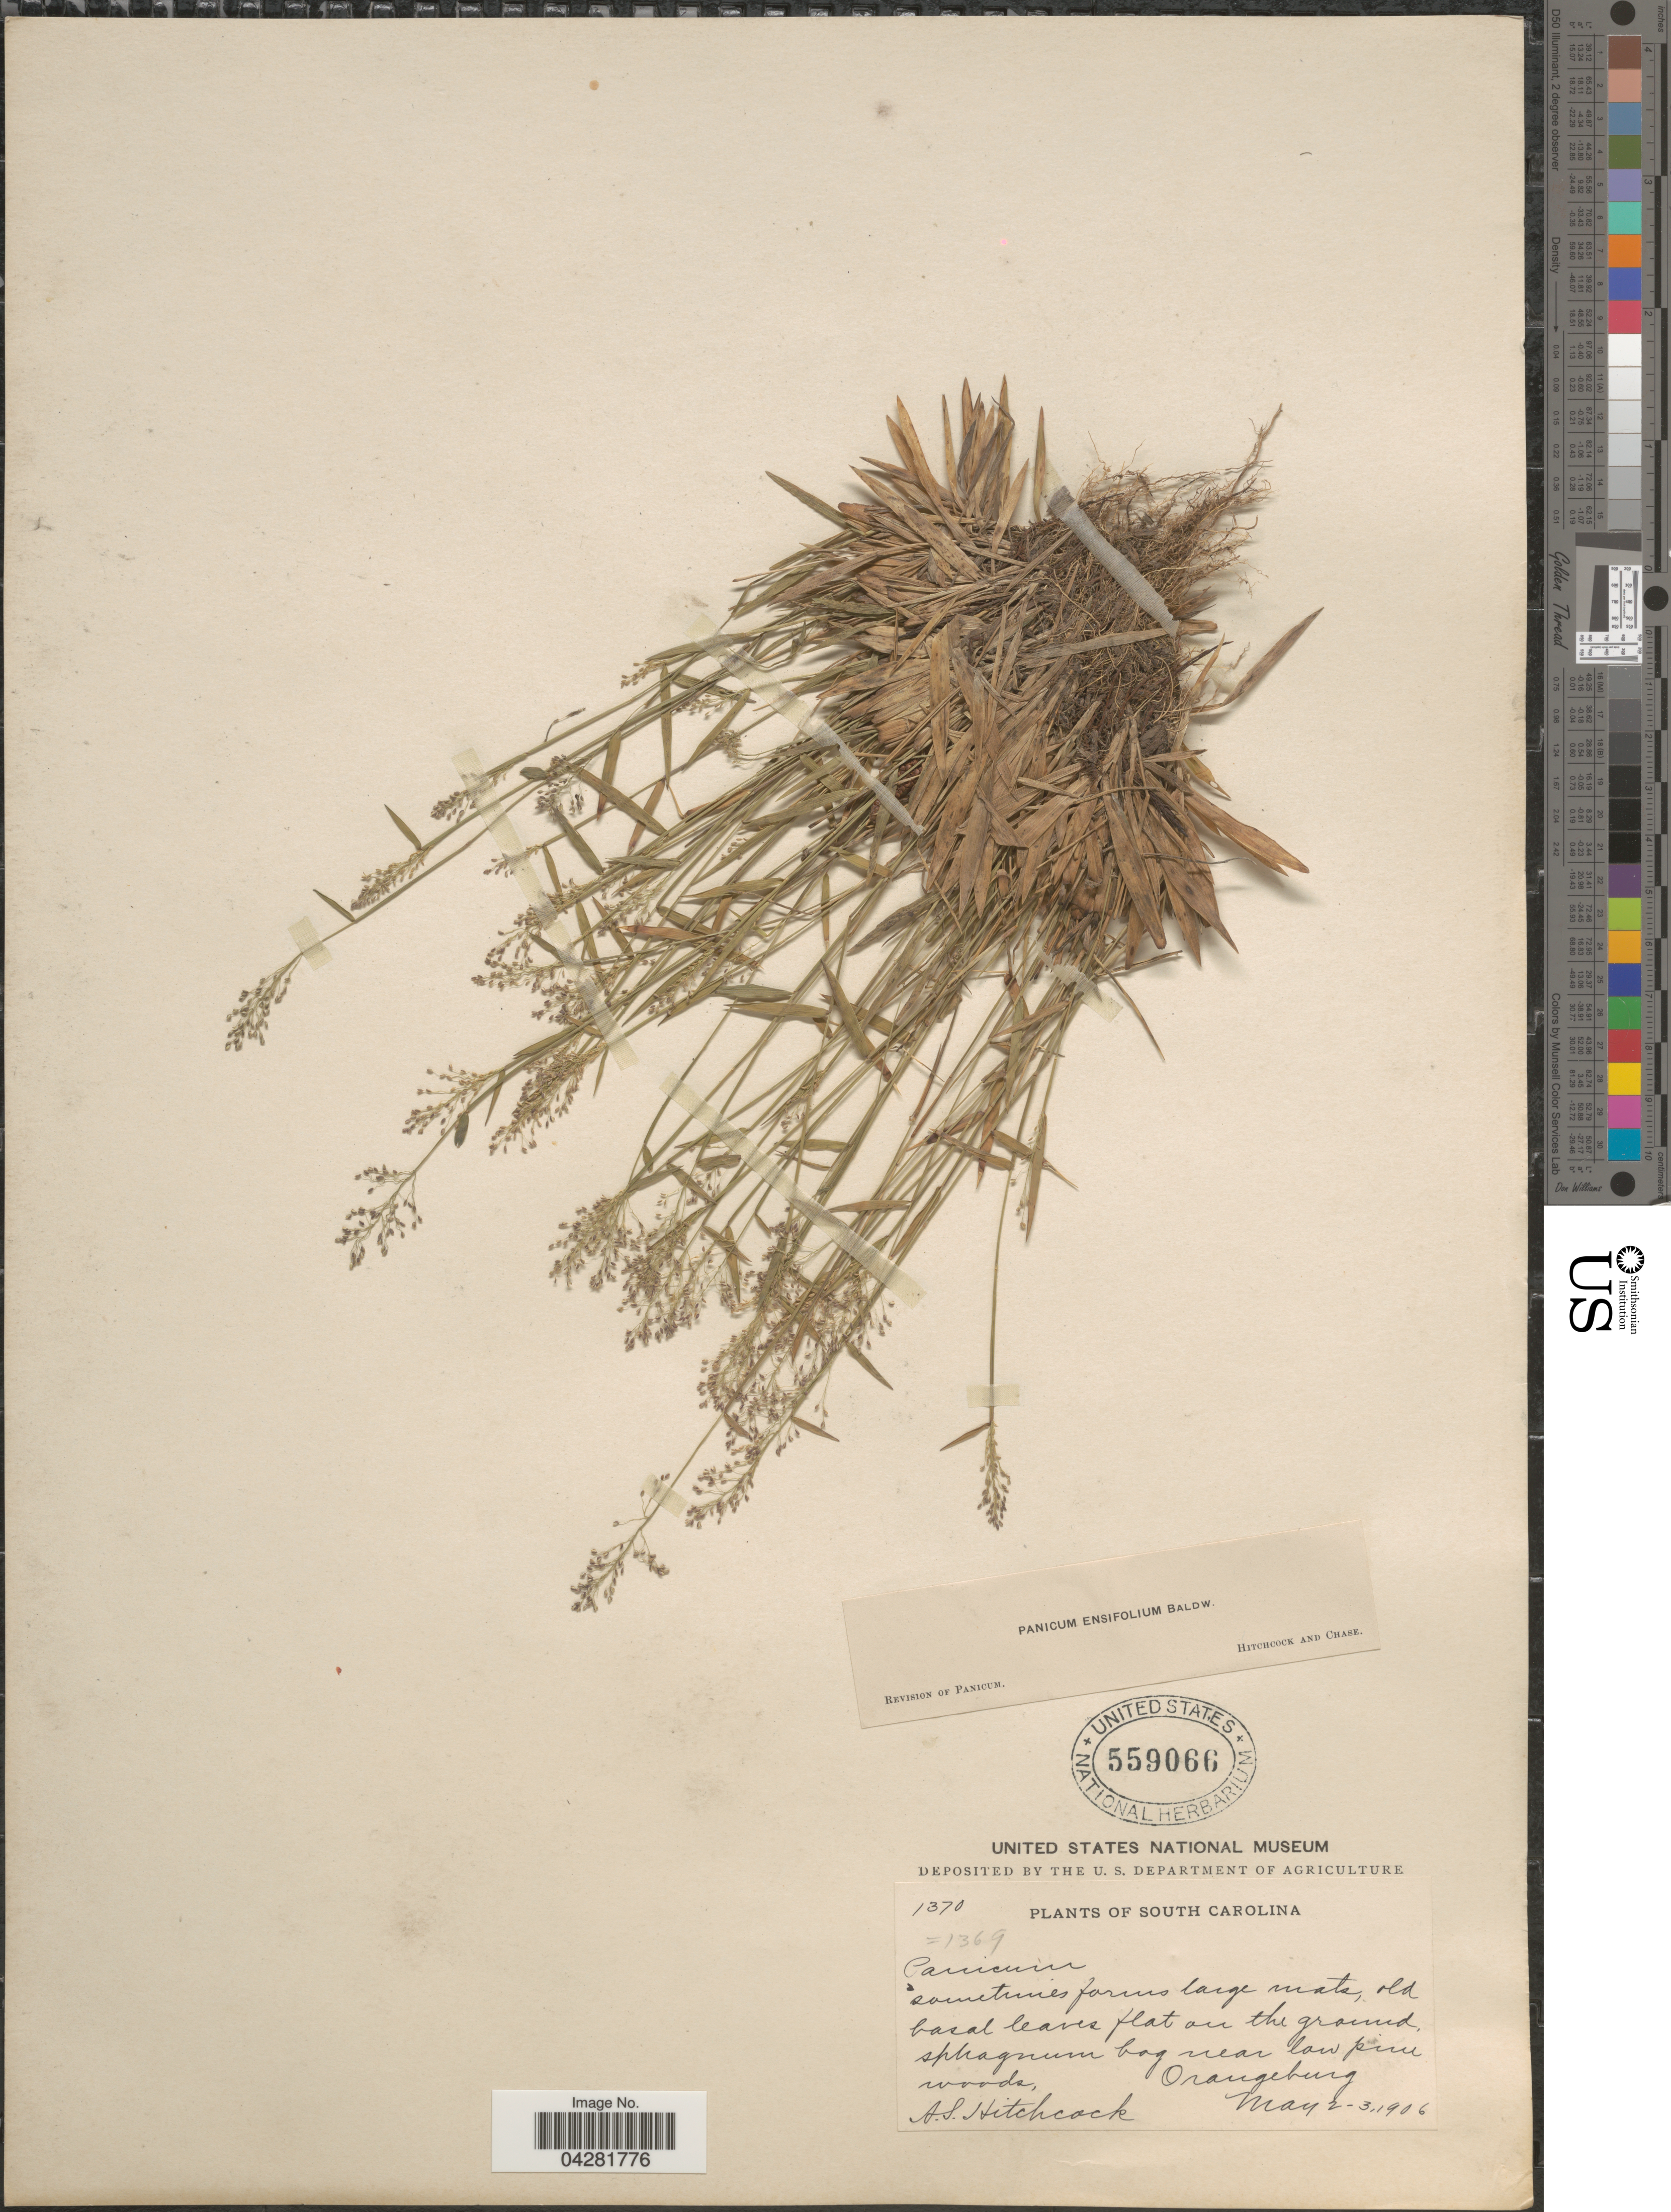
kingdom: Plantae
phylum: Tracheophyta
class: Liliopsida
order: Poales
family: Poaceae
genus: Dichanthelium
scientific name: Dichanthelium ensifolium var. ensifolium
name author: (Baldwin ex Elliot) Gould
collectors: A. S. Hitchcock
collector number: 1370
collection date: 1906-05-02/1906-05-03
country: United States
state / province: South Carolina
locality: Orangeburg.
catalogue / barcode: US 559066